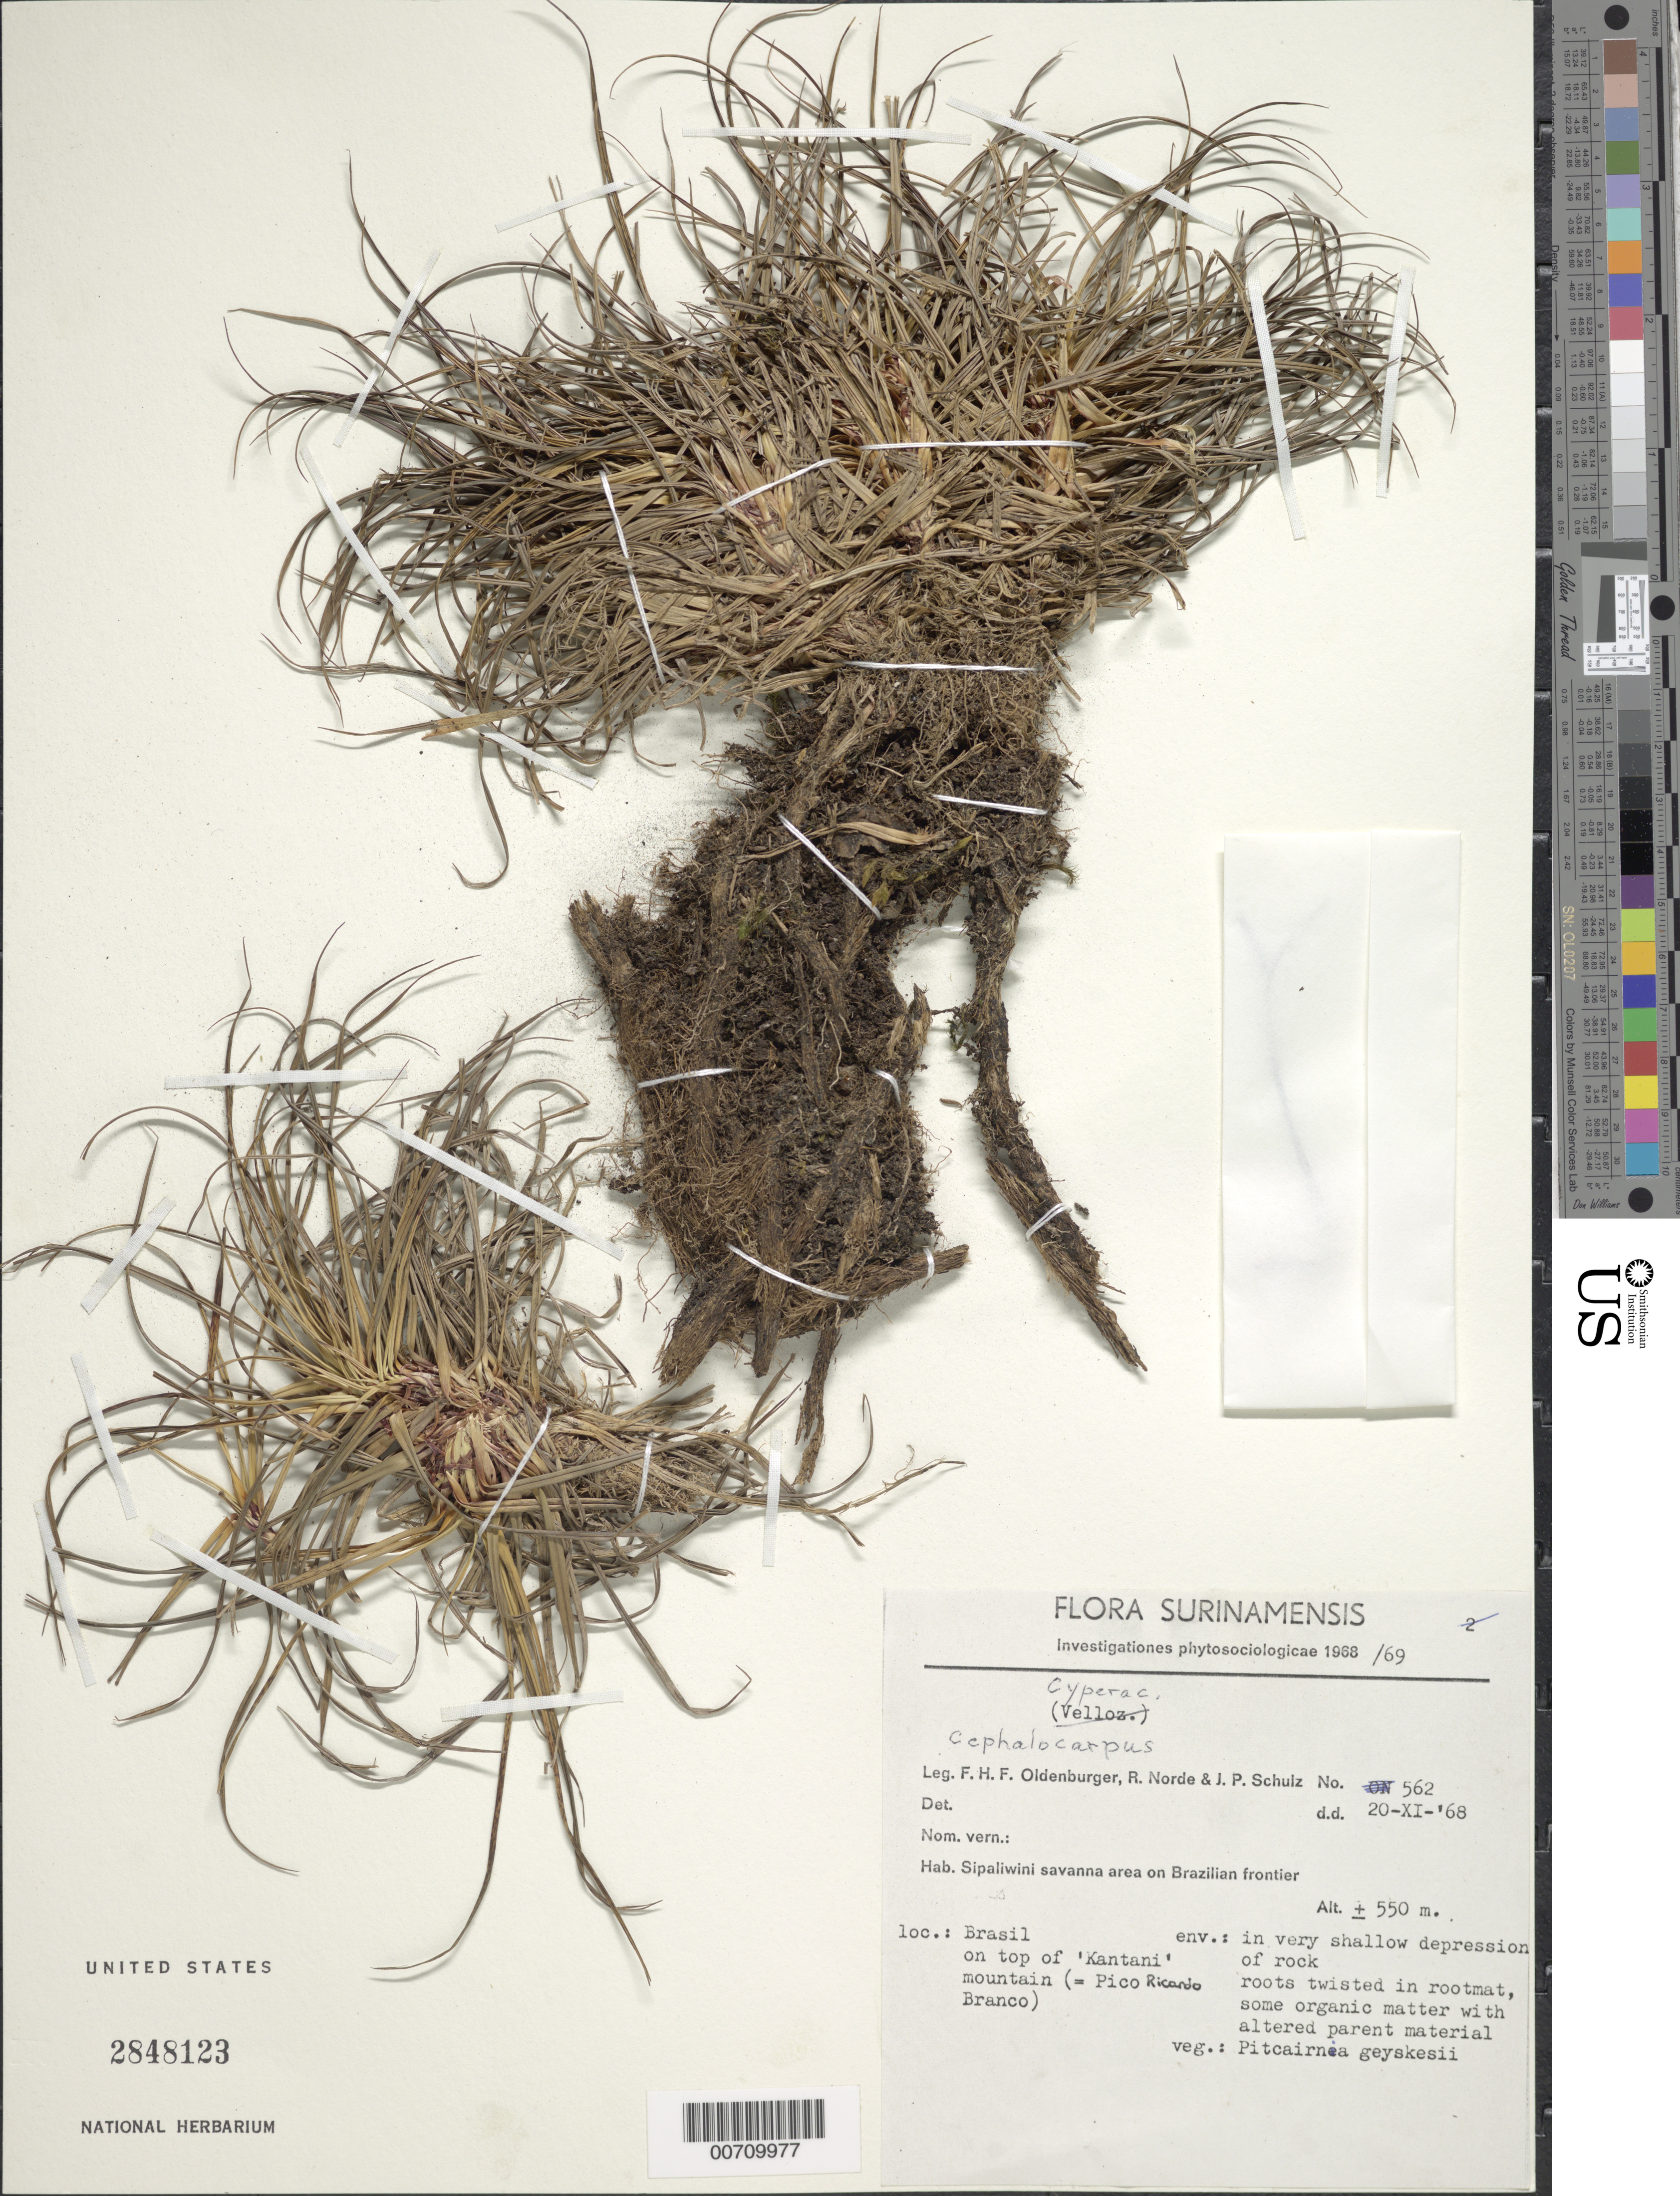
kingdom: Plantae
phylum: Tracheophyta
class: Liliopsida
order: Poales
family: Cyperaceae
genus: Trilepis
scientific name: Trilepis kanukuensis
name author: Gilly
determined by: Strong, Mark T., (BOT), Smithsonian Institution - National Museum of Natural History (UNITED STATES)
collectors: F. Oldenburger, R. Norde & J. P. Schulz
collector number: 562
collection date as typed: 20-Nov-68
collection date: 1968-11-20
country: Suriname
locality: Sipaliwini Savanna, Brazilian frontier, on top of "Kantani" mountain (= Pico Ricardo Branco)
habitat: Very shallow depression of rock. Other veg. Pitcairnia geyskesii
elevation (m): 550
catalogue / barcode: US 2848123